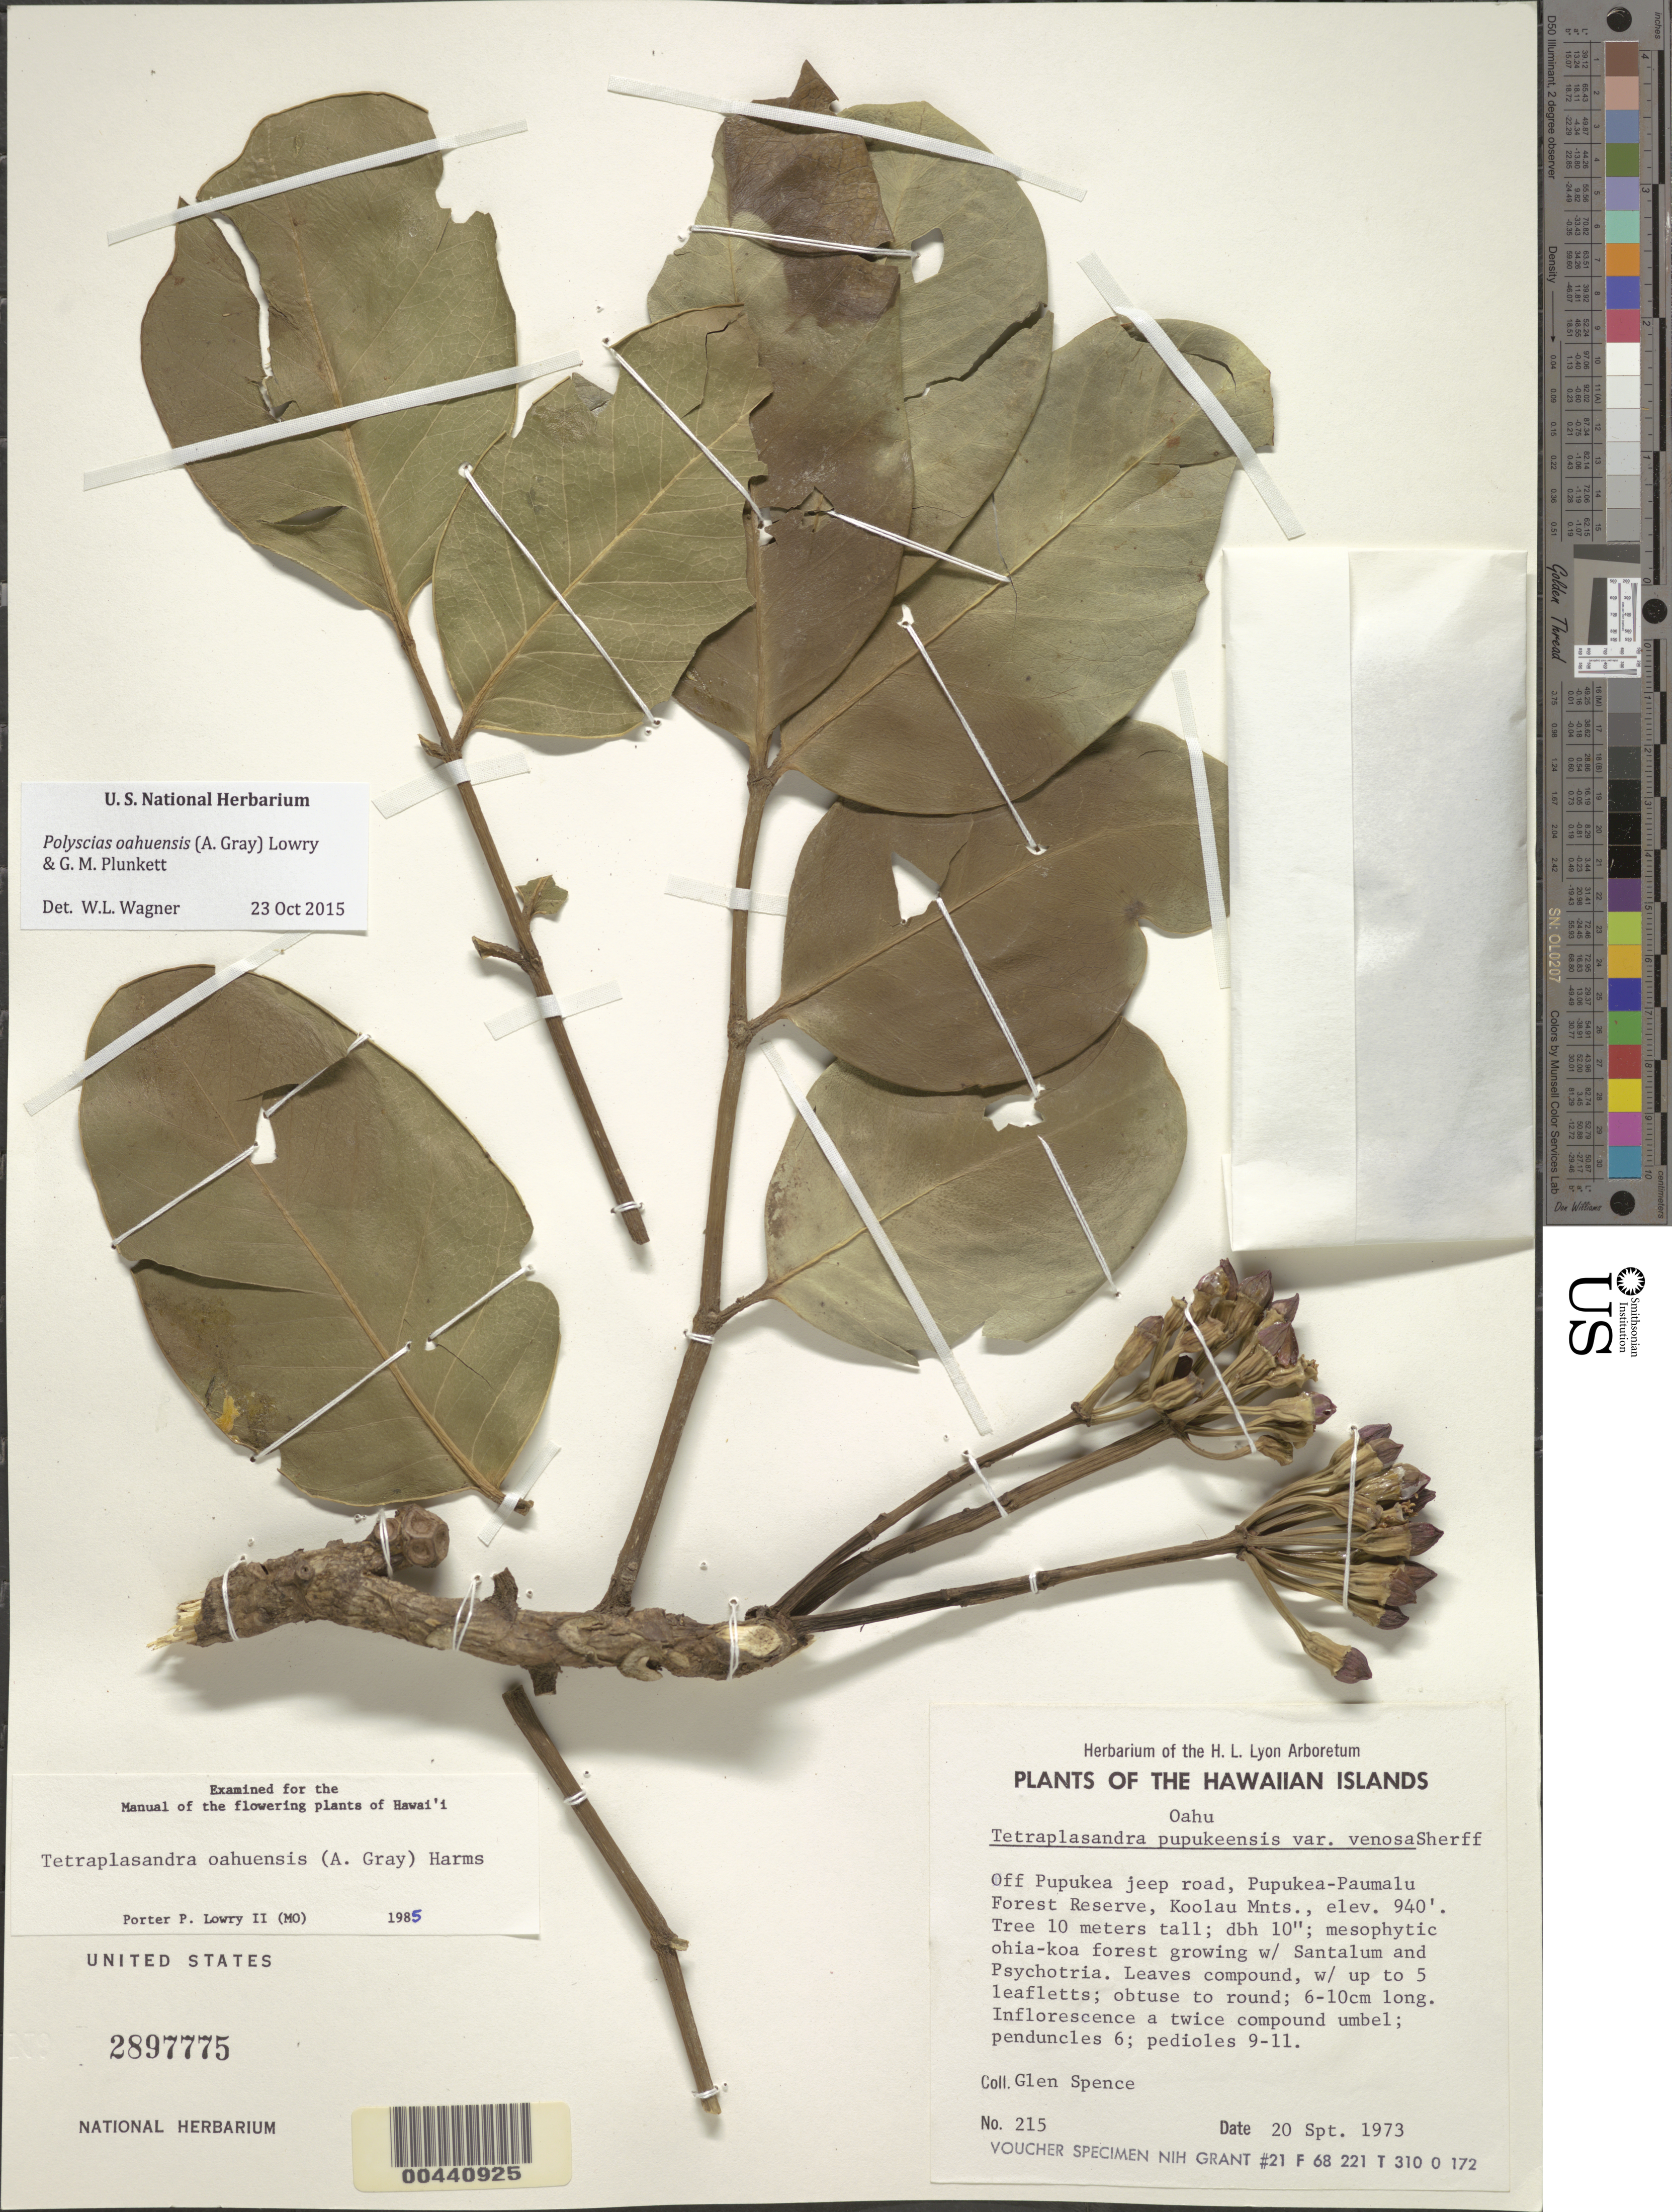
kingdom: Plantae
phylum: Tracheophyta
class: Magnoliopsida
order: Apiales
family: Araliaceae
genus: Polyscias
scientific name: Polyscias oahuensis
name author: (A. Gray) Lowry & G. M. Plunkett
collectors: G. Spence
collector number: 215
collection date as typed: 20 Sep 1973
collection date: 1973-09-20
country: United States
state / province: Hawaii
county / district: Honolulu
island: Oahu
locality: Off Pupukea jeep road, Pupukea-Paumalu Forest Reserve, Koolau Mnts.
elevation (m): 287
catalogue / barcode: US 2897775